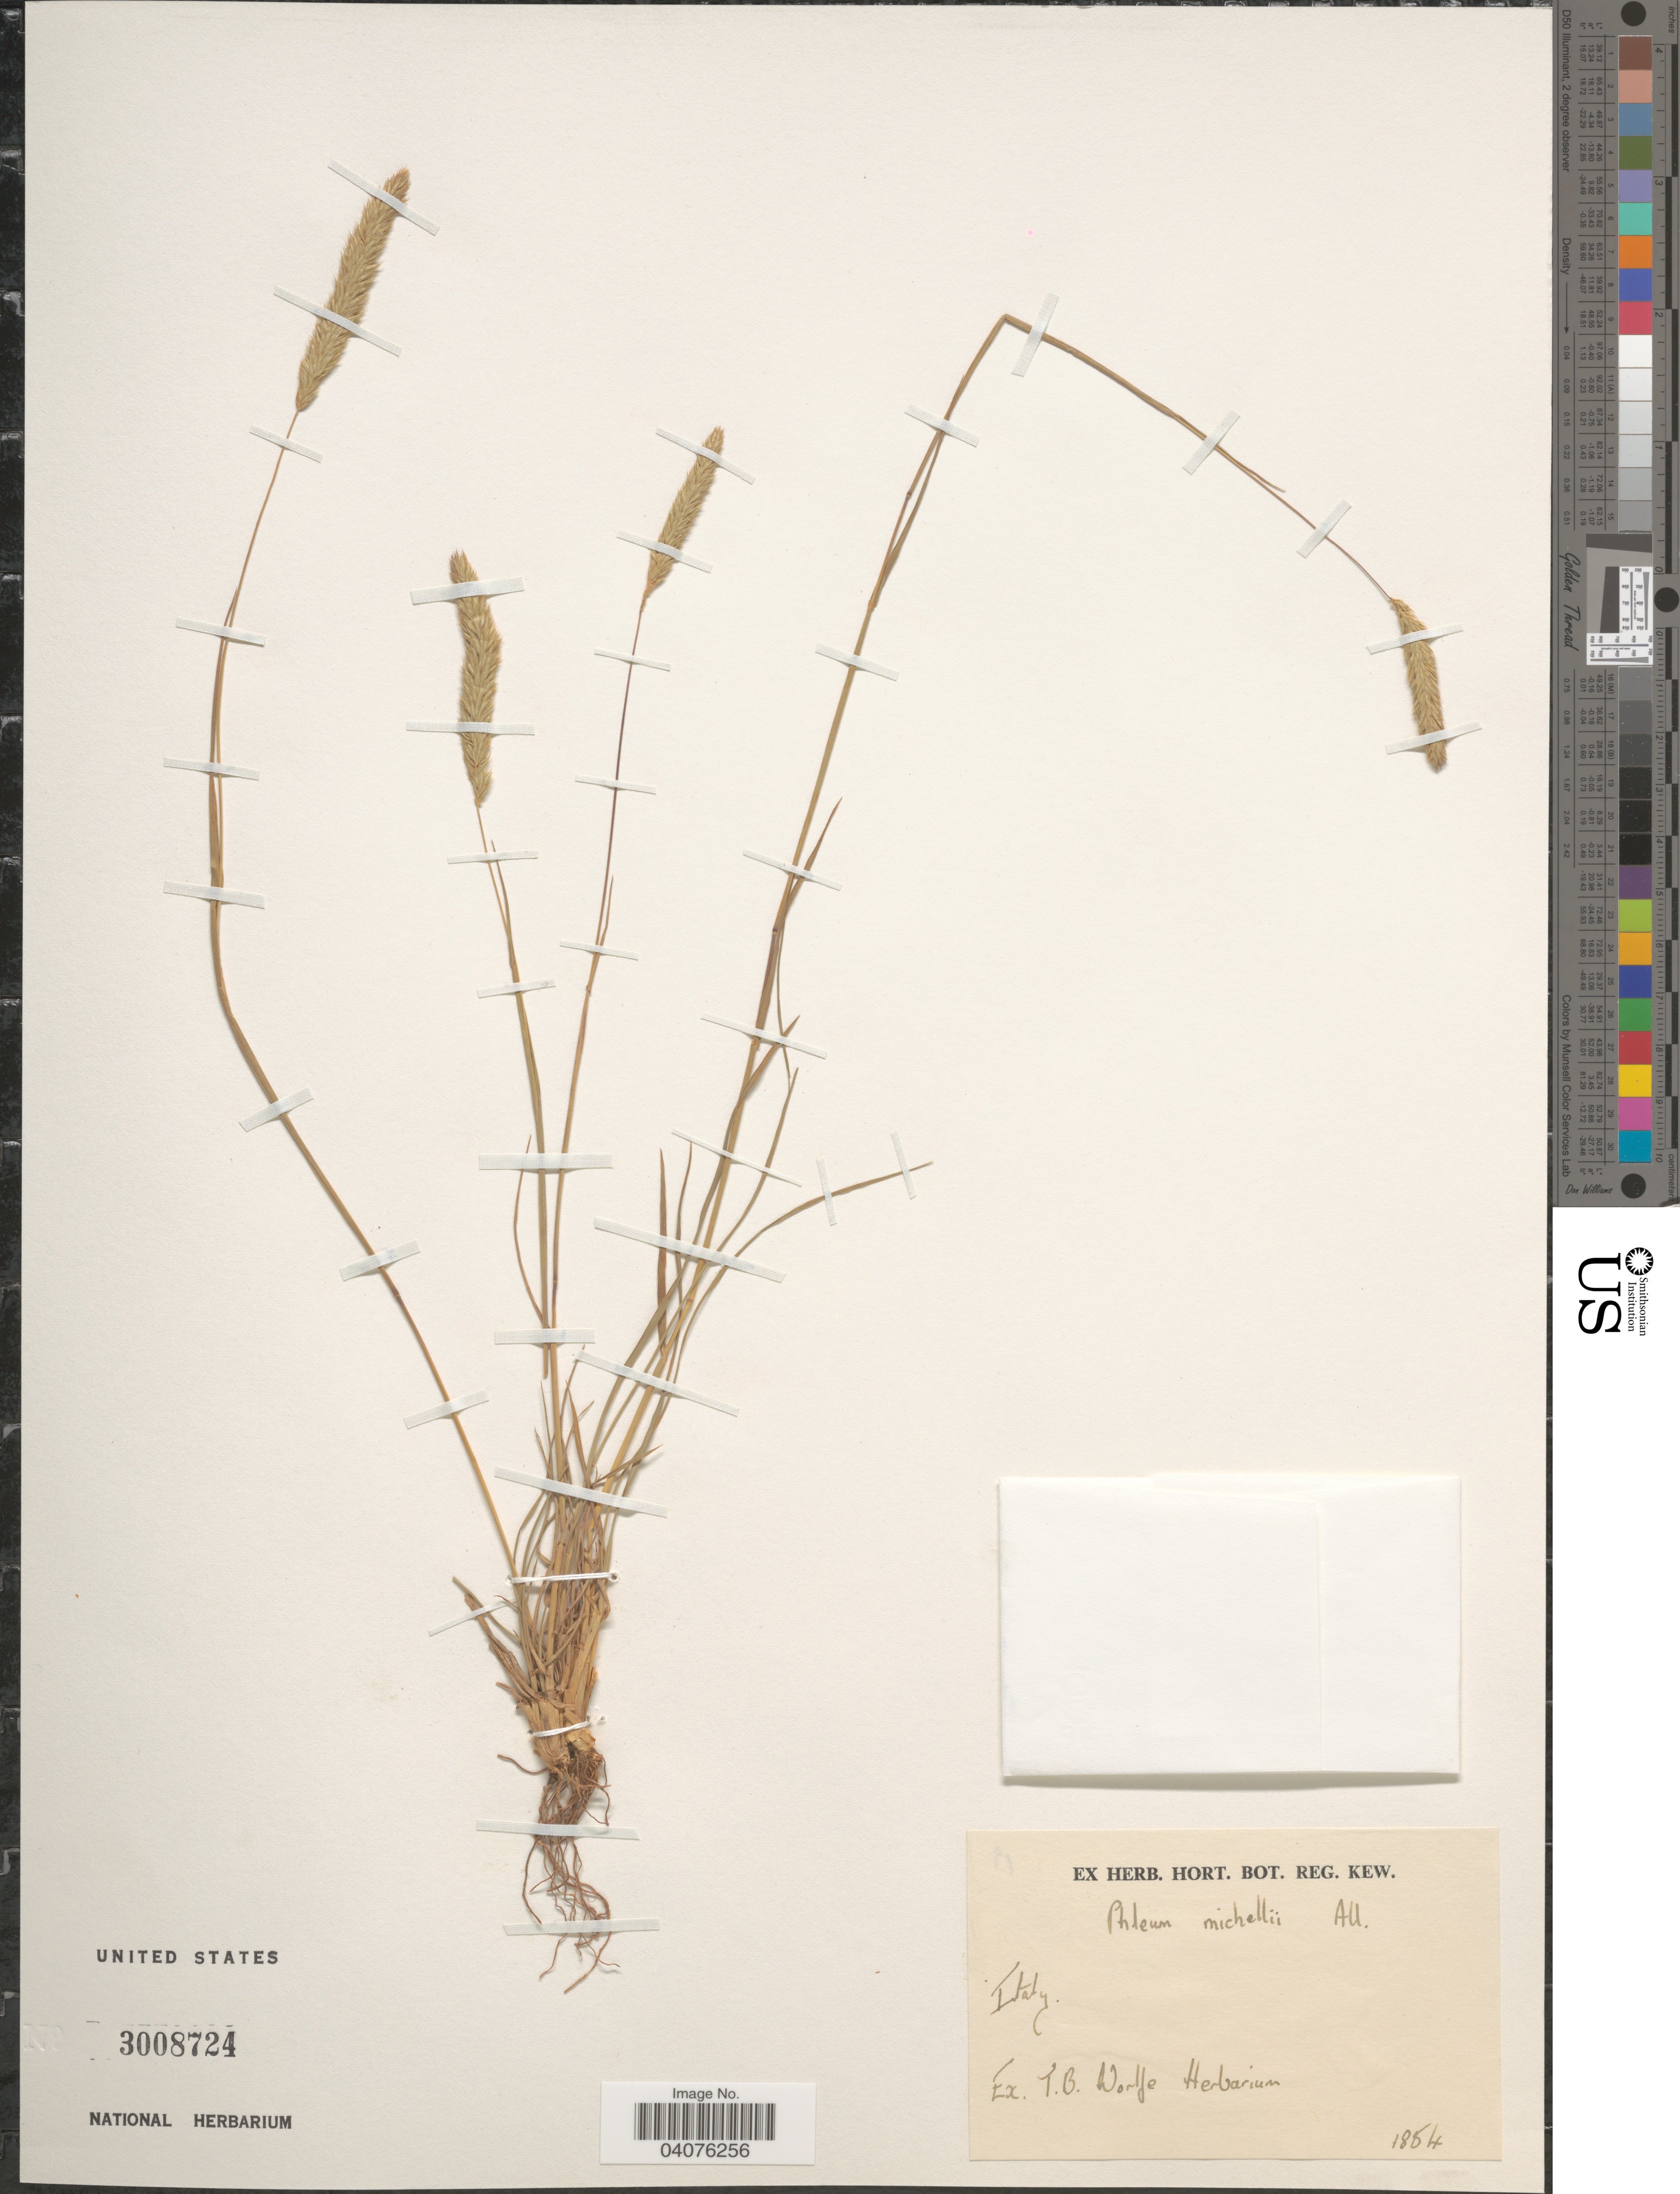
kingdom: Plantae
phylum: Tracheophyta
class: Liliopsida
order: Poales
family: Poaceae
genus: Phleum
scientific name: Phleum michelii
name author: All.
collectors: Ex Herb. T. B. Wolfe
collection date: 1854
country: Italy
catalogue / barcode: US 3008724